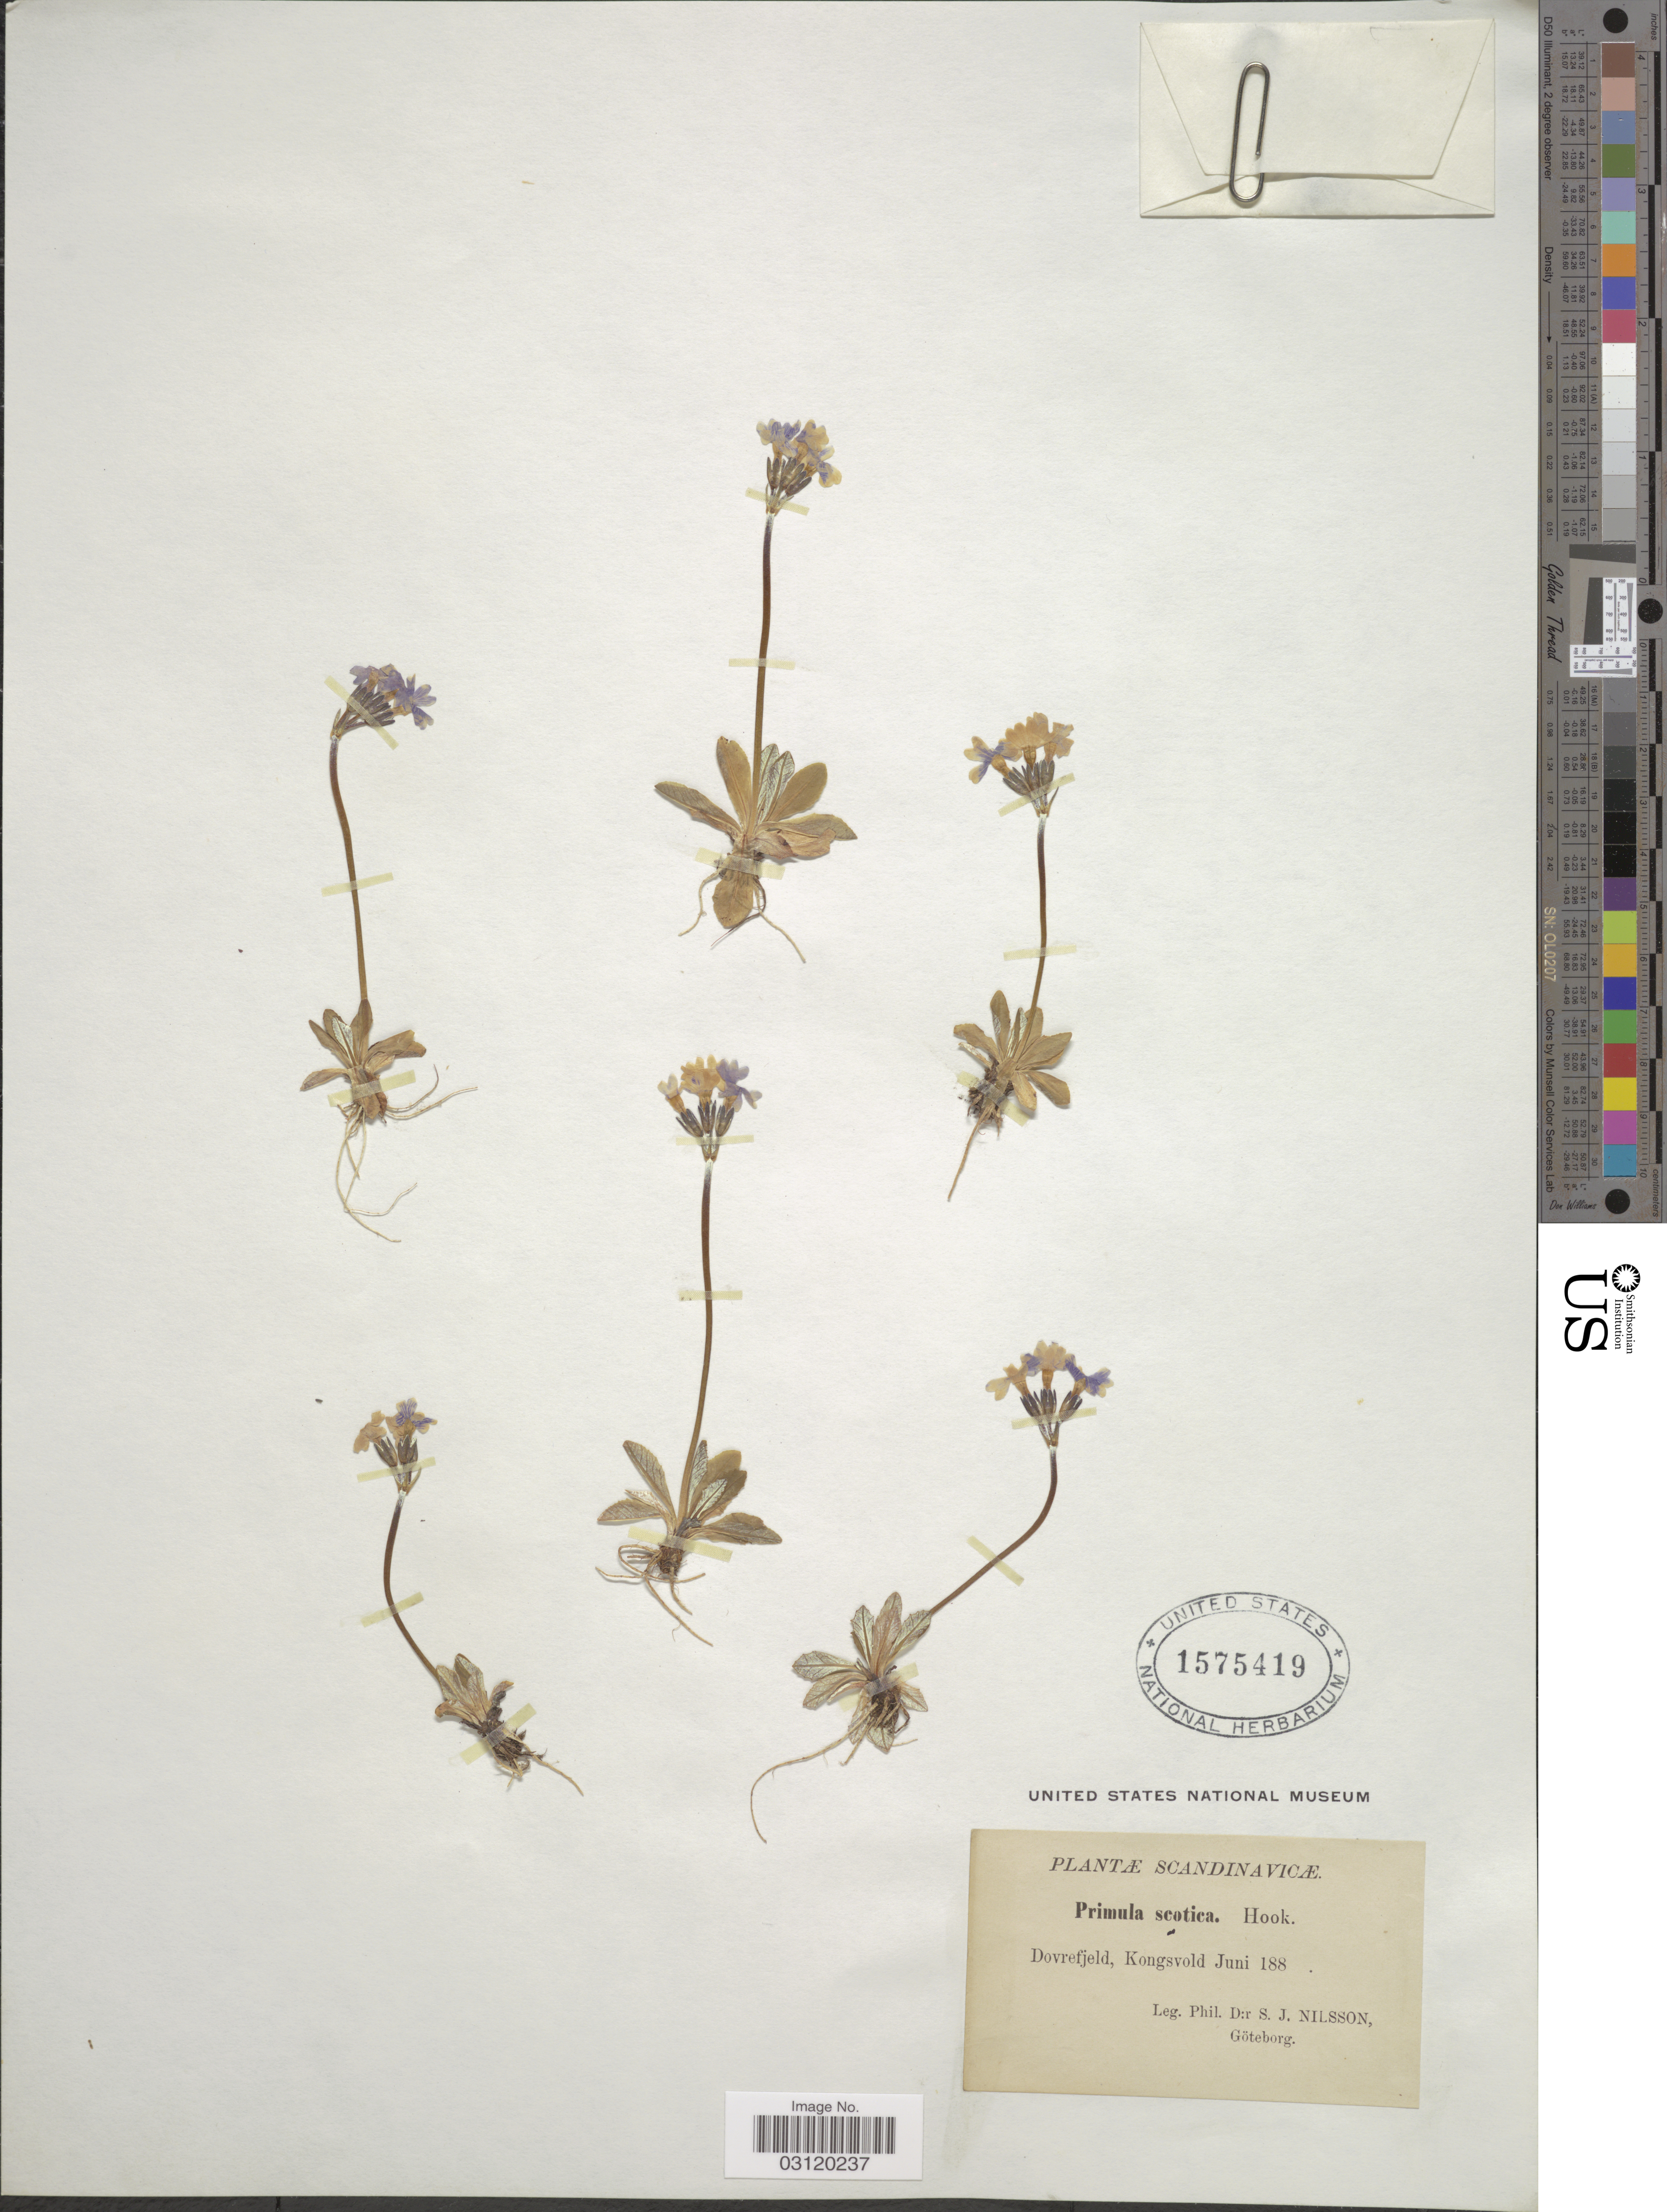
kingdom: Plantae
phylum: Tracheophyta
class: Magnoliopsida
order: Ericales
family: Primulaceae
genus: Primula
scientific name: Primula scotica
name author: Hook.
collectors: S. Nilsson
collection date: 1880-06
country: Norway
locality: Scandinavicae, Dovrefjeld, Kongsvold.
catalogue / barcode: US 1575419